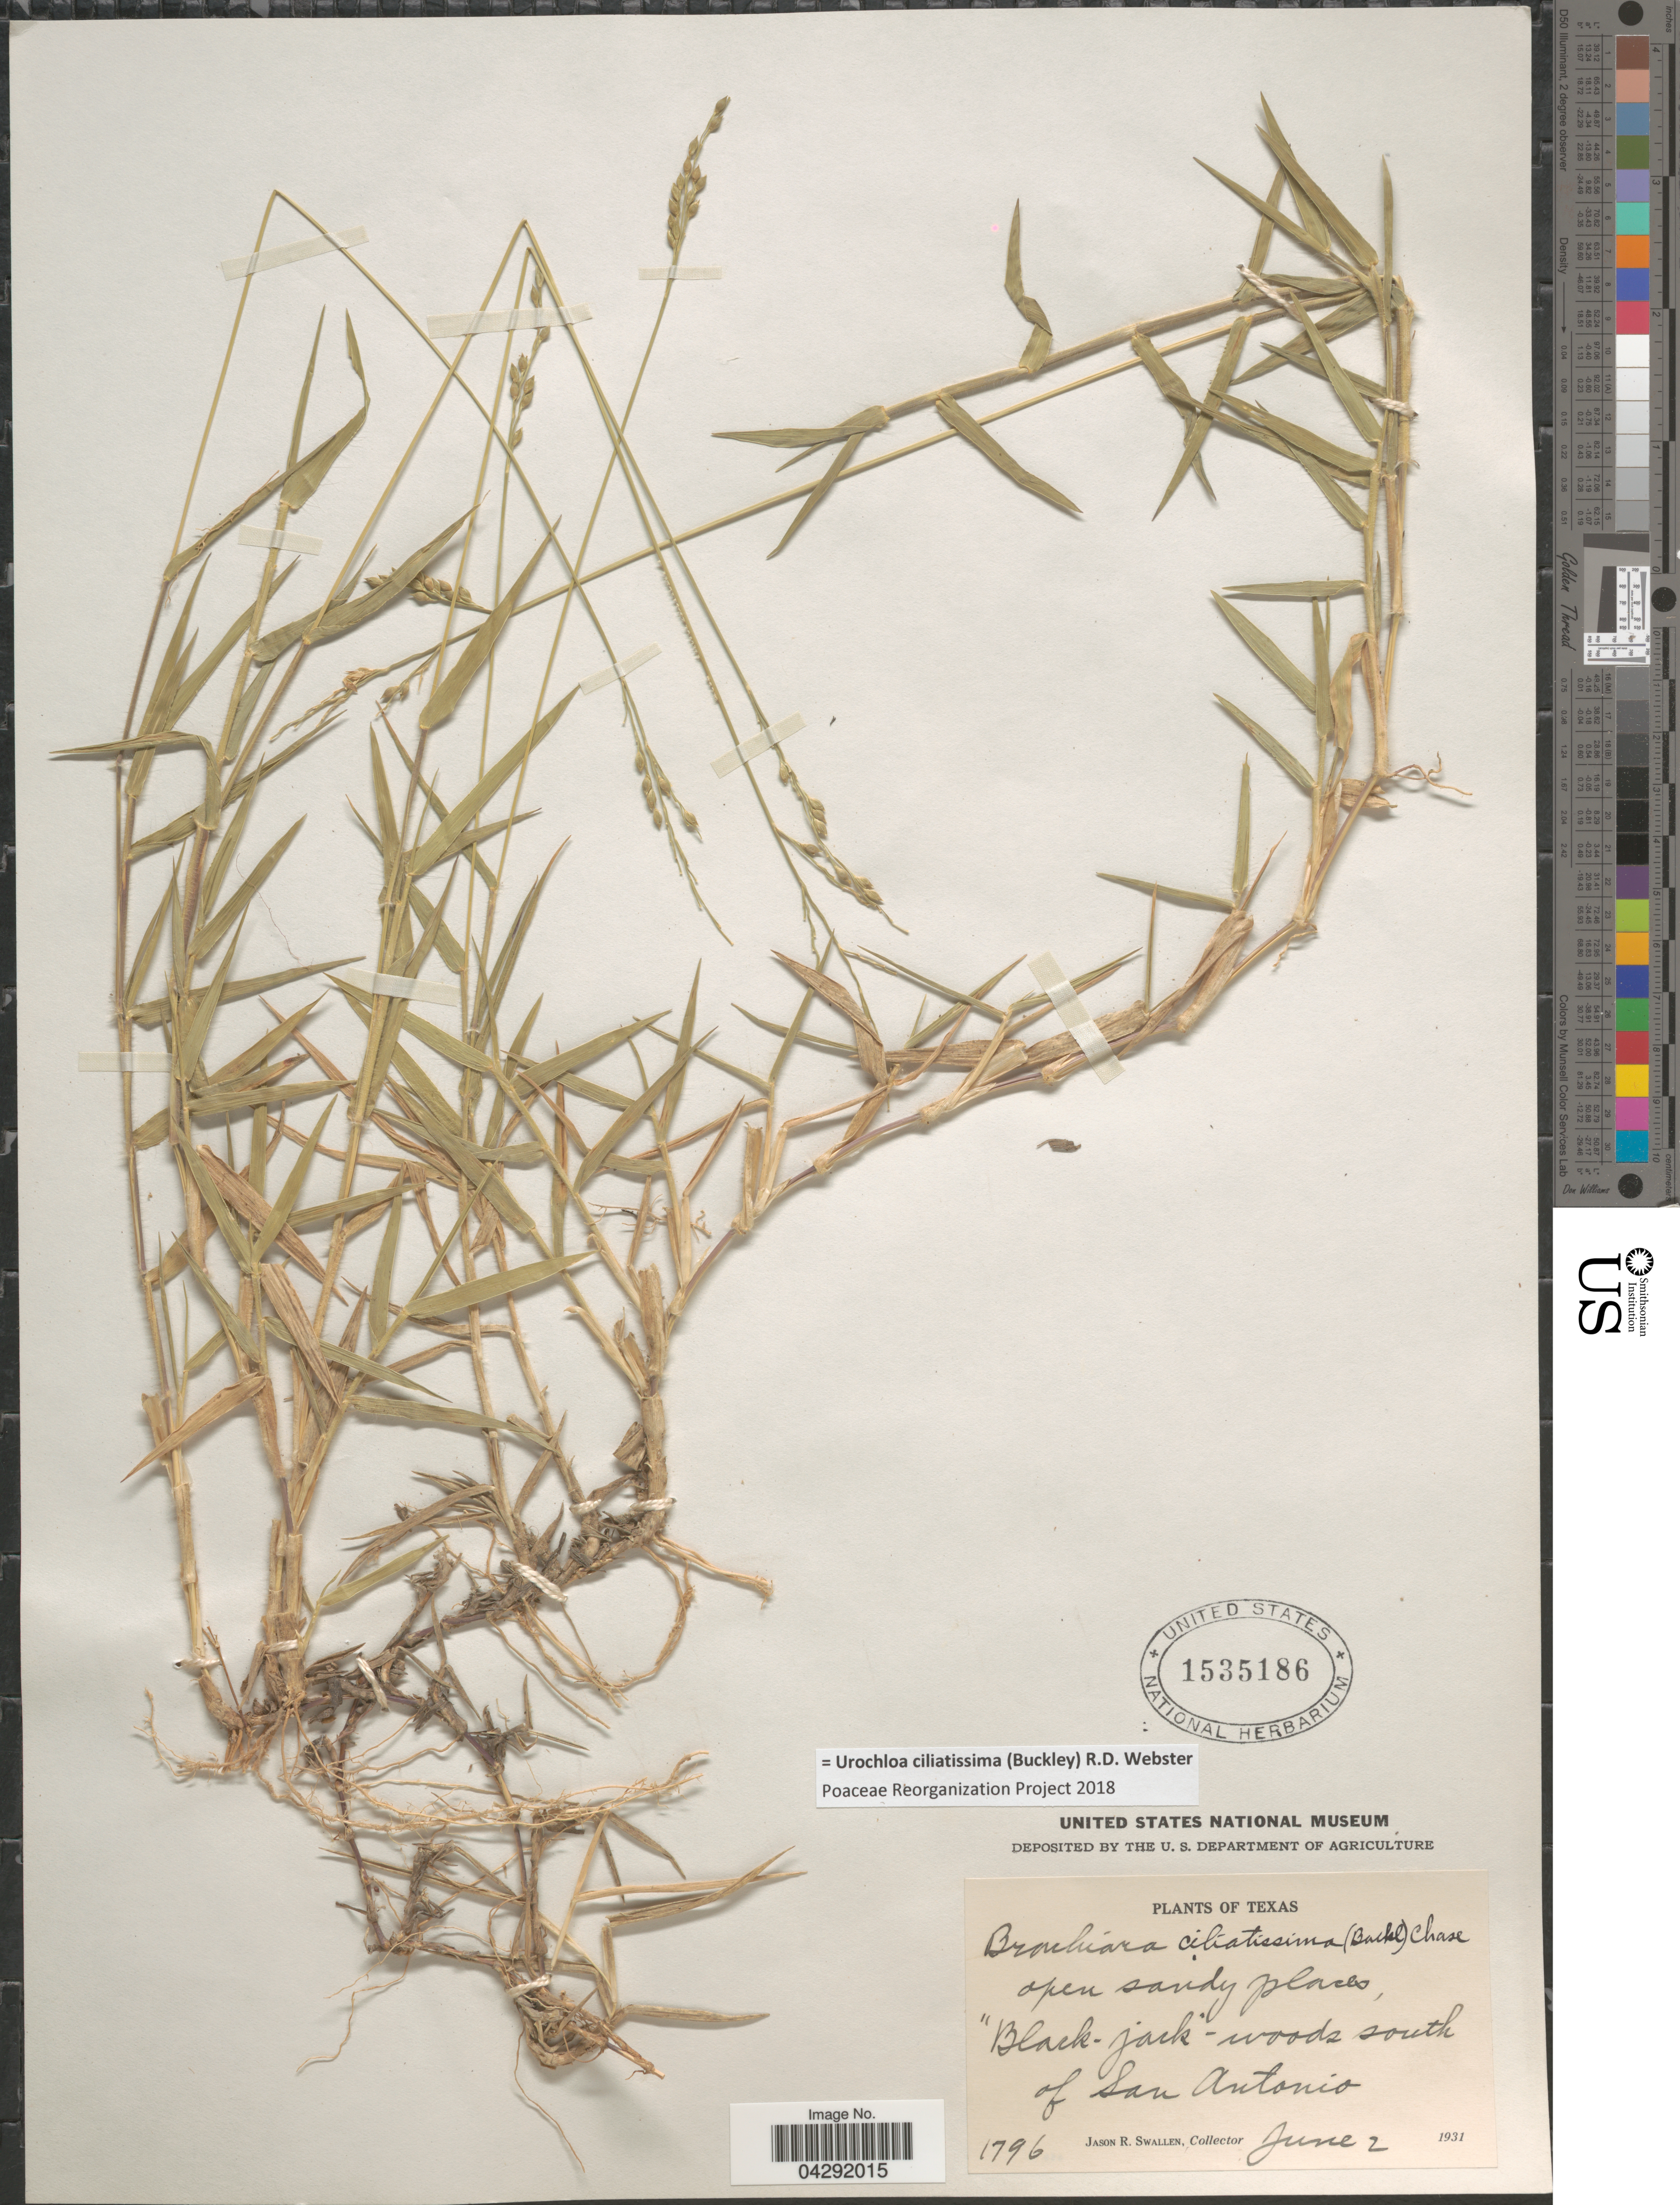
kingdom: Plantae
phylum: Tracheophyta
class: Liliopsida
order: Poales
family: Poaceae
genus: Urochloa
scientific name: Urochloa ciliatissima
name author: (Buckley) R.D. Webster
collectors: J. R. Swallen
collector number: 1796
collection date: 1931-06-02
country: United States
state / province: Texas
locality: Black-jack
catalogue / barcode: US 1535186